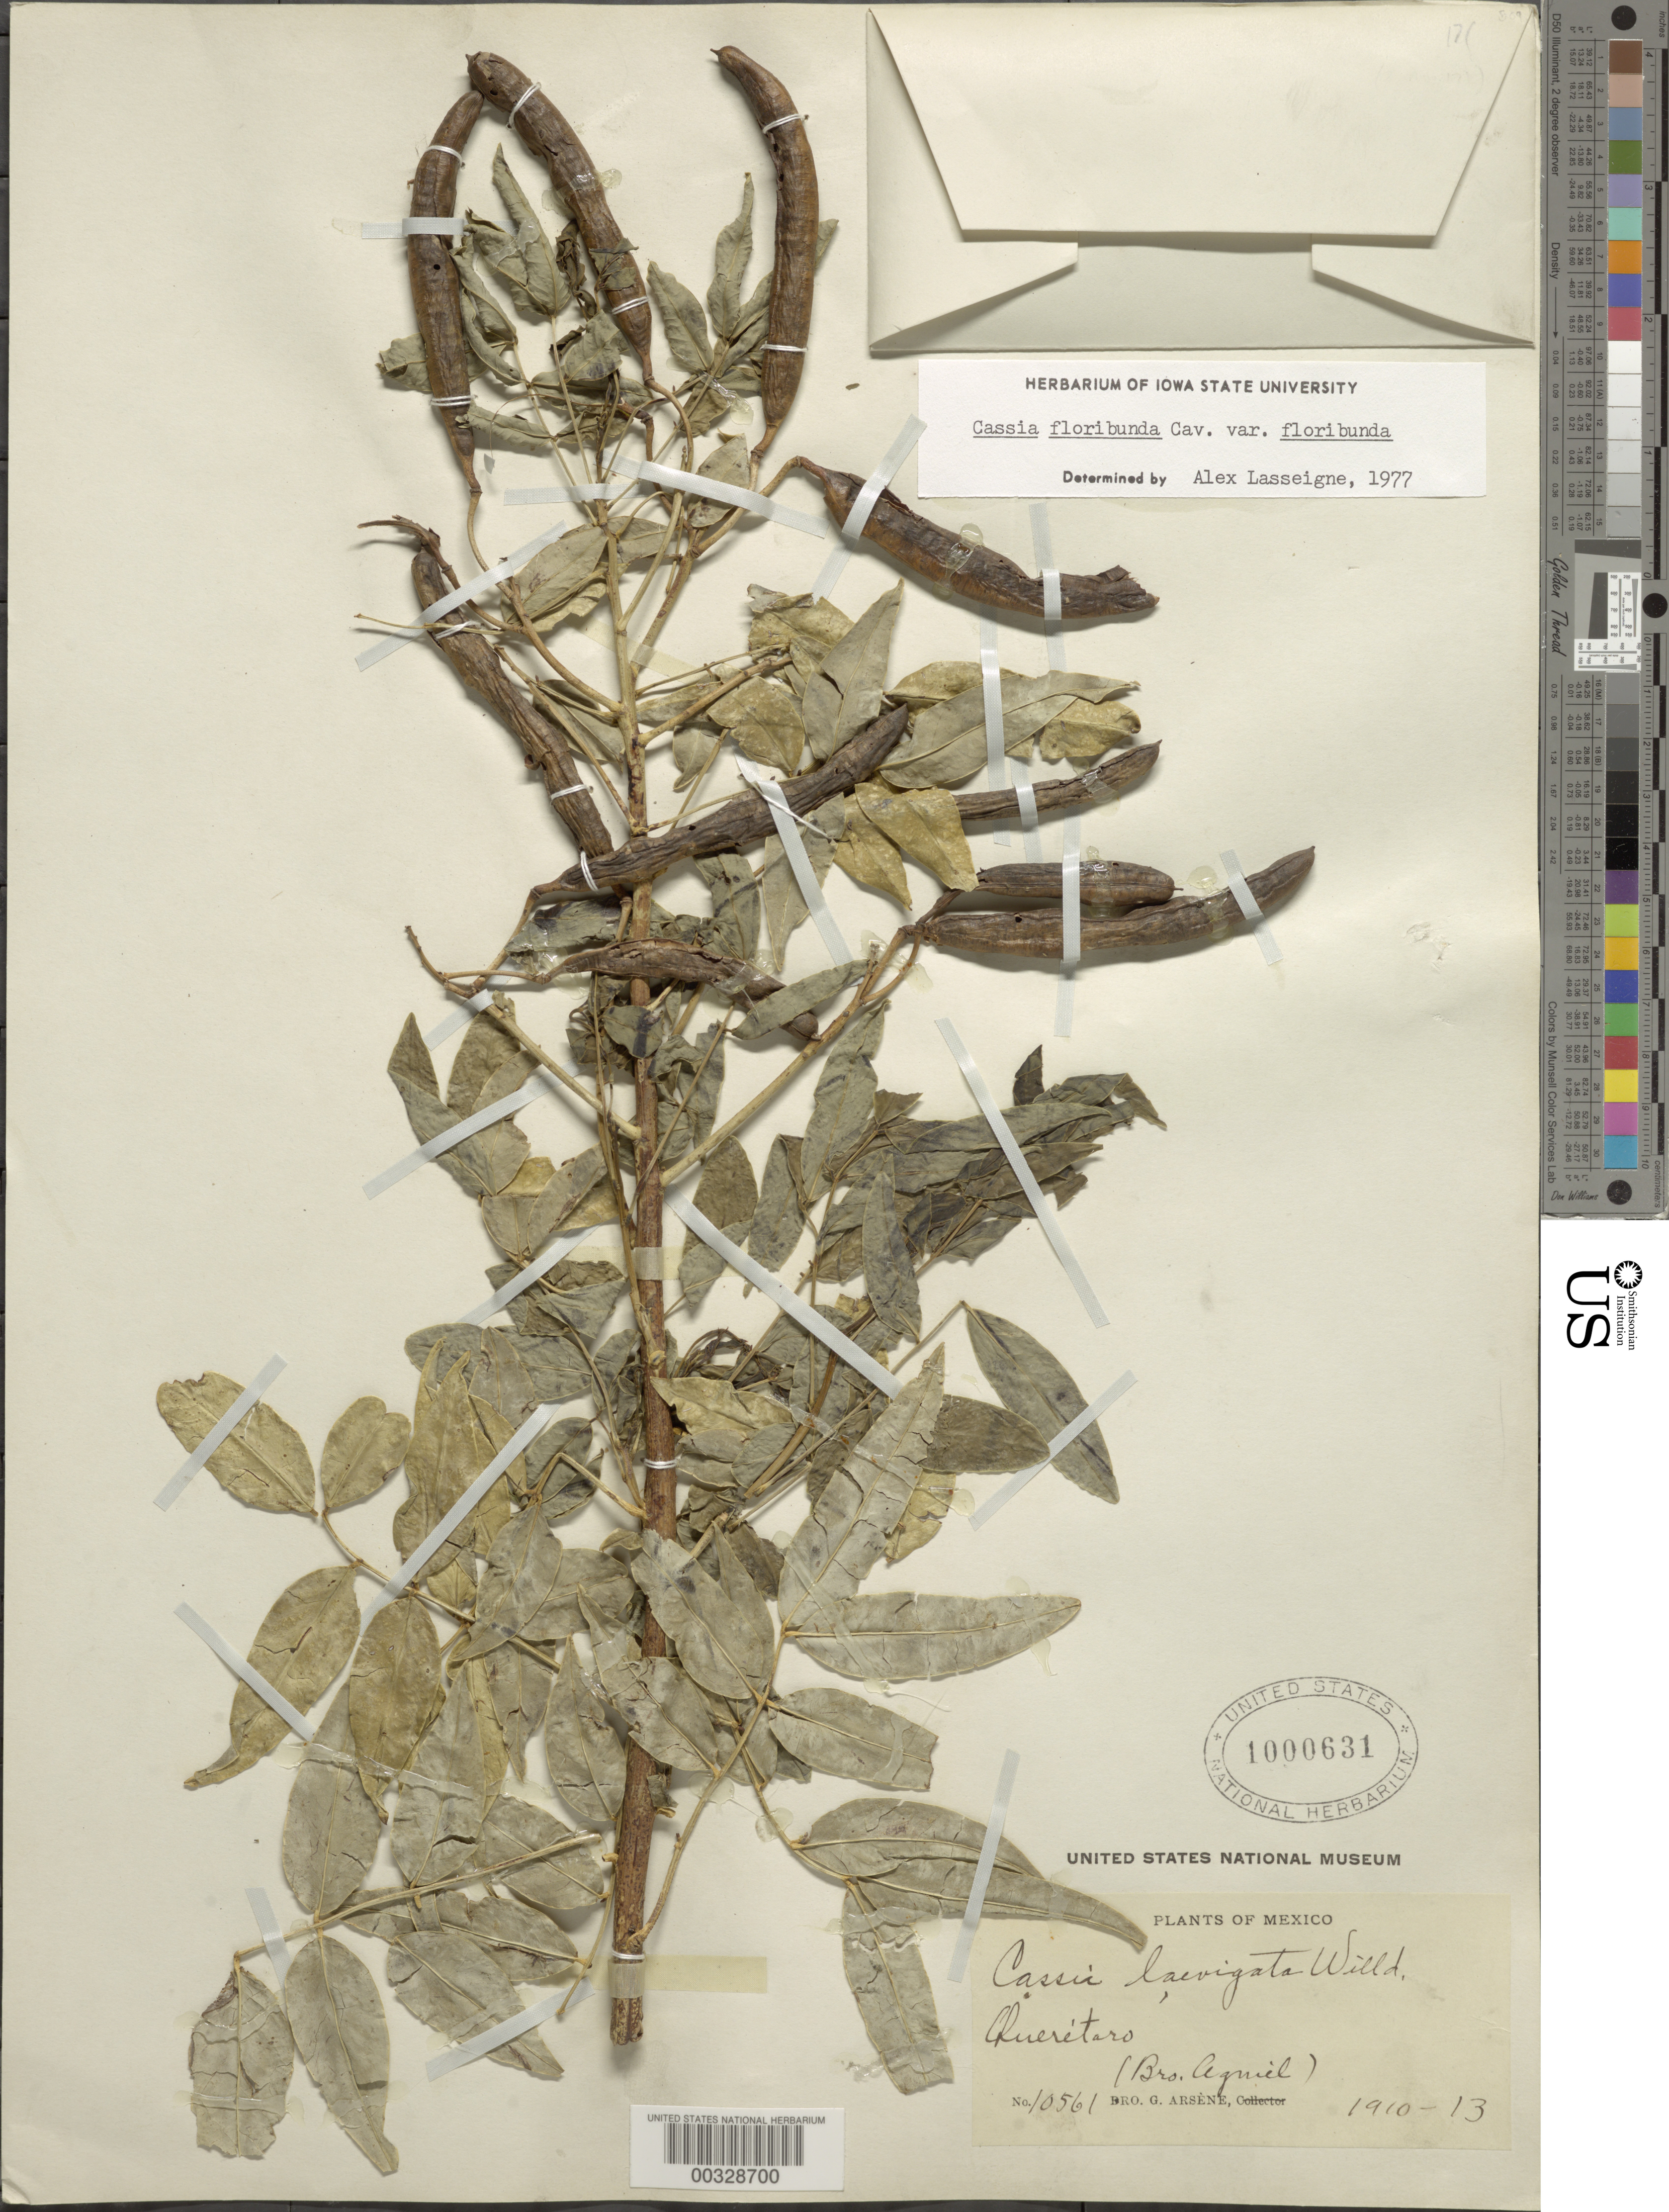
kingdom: Plantae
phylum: Tracheophyta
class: Magnoliopsida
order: Fabales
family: Fabaceae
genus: Senna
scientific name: Senna x floribunda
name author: (Cav.) H.S. Irwin & Barneby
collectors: Bro. G. Arsène & Bro. Agniel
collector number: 10561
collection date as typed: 1910 to -- -- 1913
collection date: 1910/1913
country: Mexico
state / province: Querétaro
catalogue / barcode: US 1000631